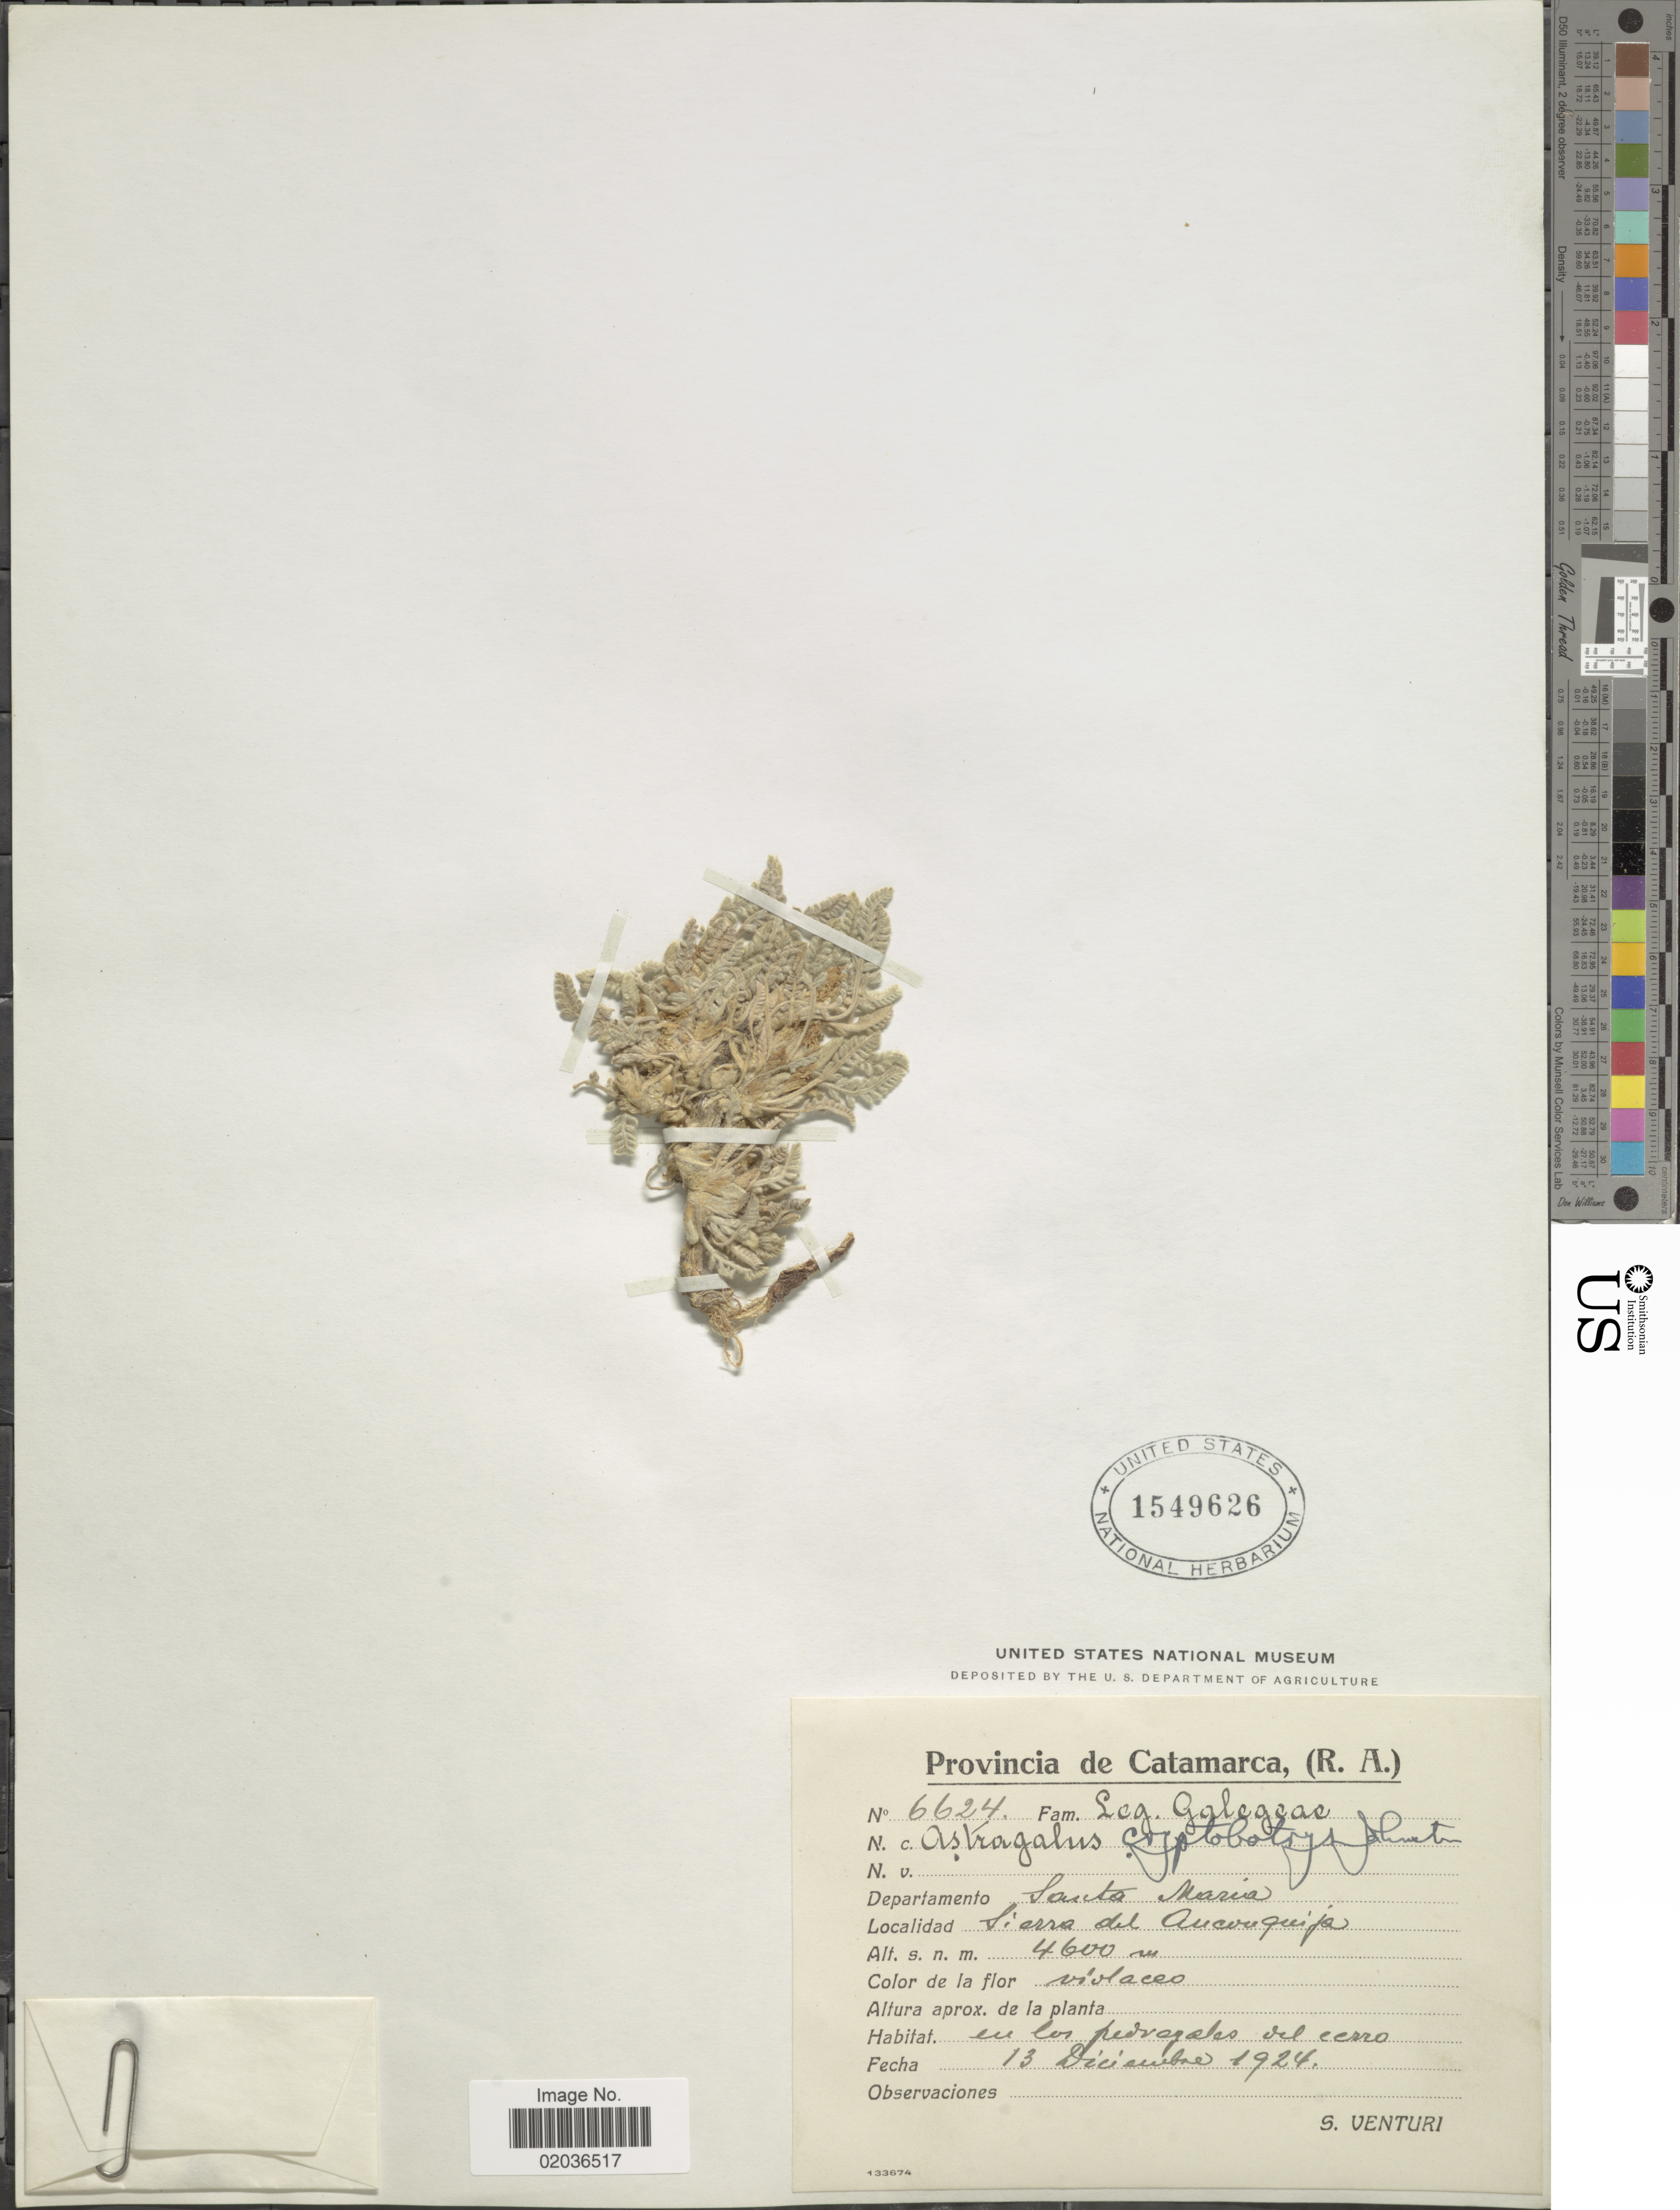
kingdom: Plantae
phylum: Tracheophyta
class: Magnoliopsida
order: Fabales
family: Fabaceae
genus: Astragalus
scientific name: Astragalus cryptobotrys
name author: I.M. Johnst.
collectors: S. Venturi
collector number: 6624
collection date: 1924-12-13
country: Argentina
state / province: Catamarca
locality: Provincia de Catamarca, (R.A.). Departamento Santa Maria. Sierra del Ancouquija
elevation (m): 4600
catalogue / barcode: US 1549626